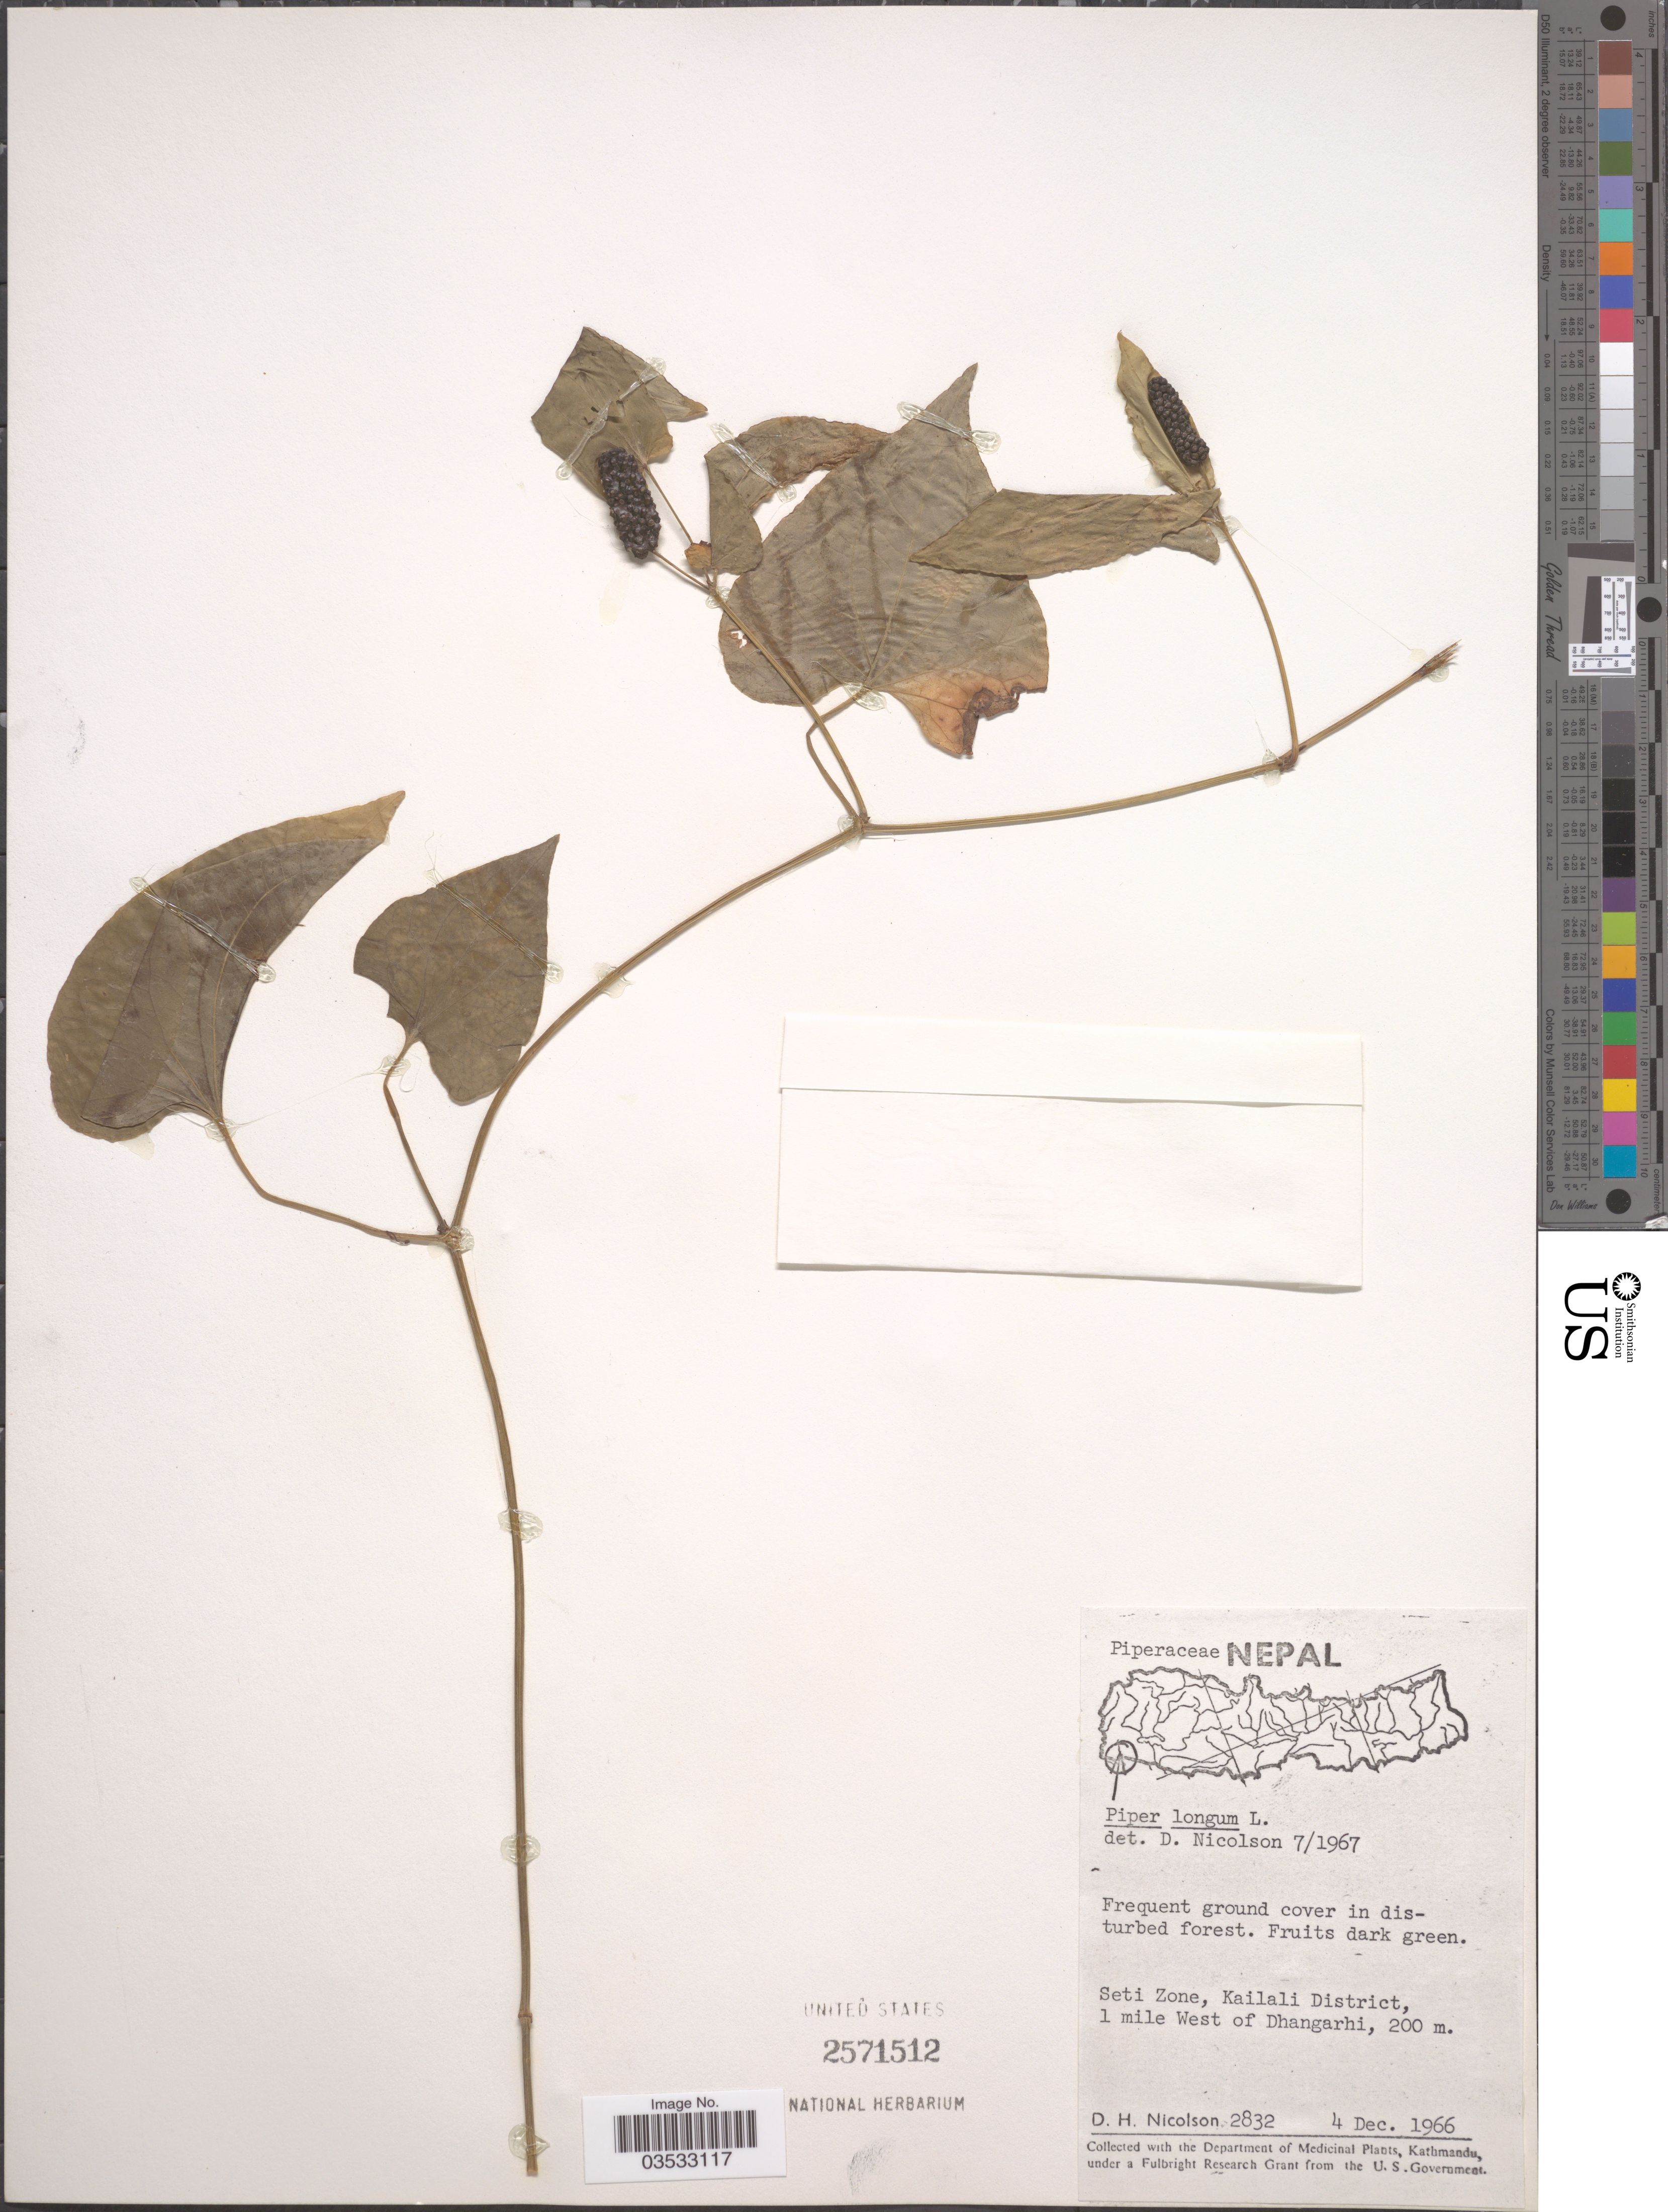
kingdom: Plantae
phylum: Tracheophyta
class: Magnoliopsida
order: Piperales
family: Piperaceae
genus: Piper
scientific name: Piper longum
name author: L.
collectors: D. H. Nicolson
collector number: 2832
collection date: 1966-12-04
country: Nepal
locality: Seti Zone, Kailali District, 1 mile West of Dhangarhi.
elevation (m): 200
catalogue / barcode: US 2571512